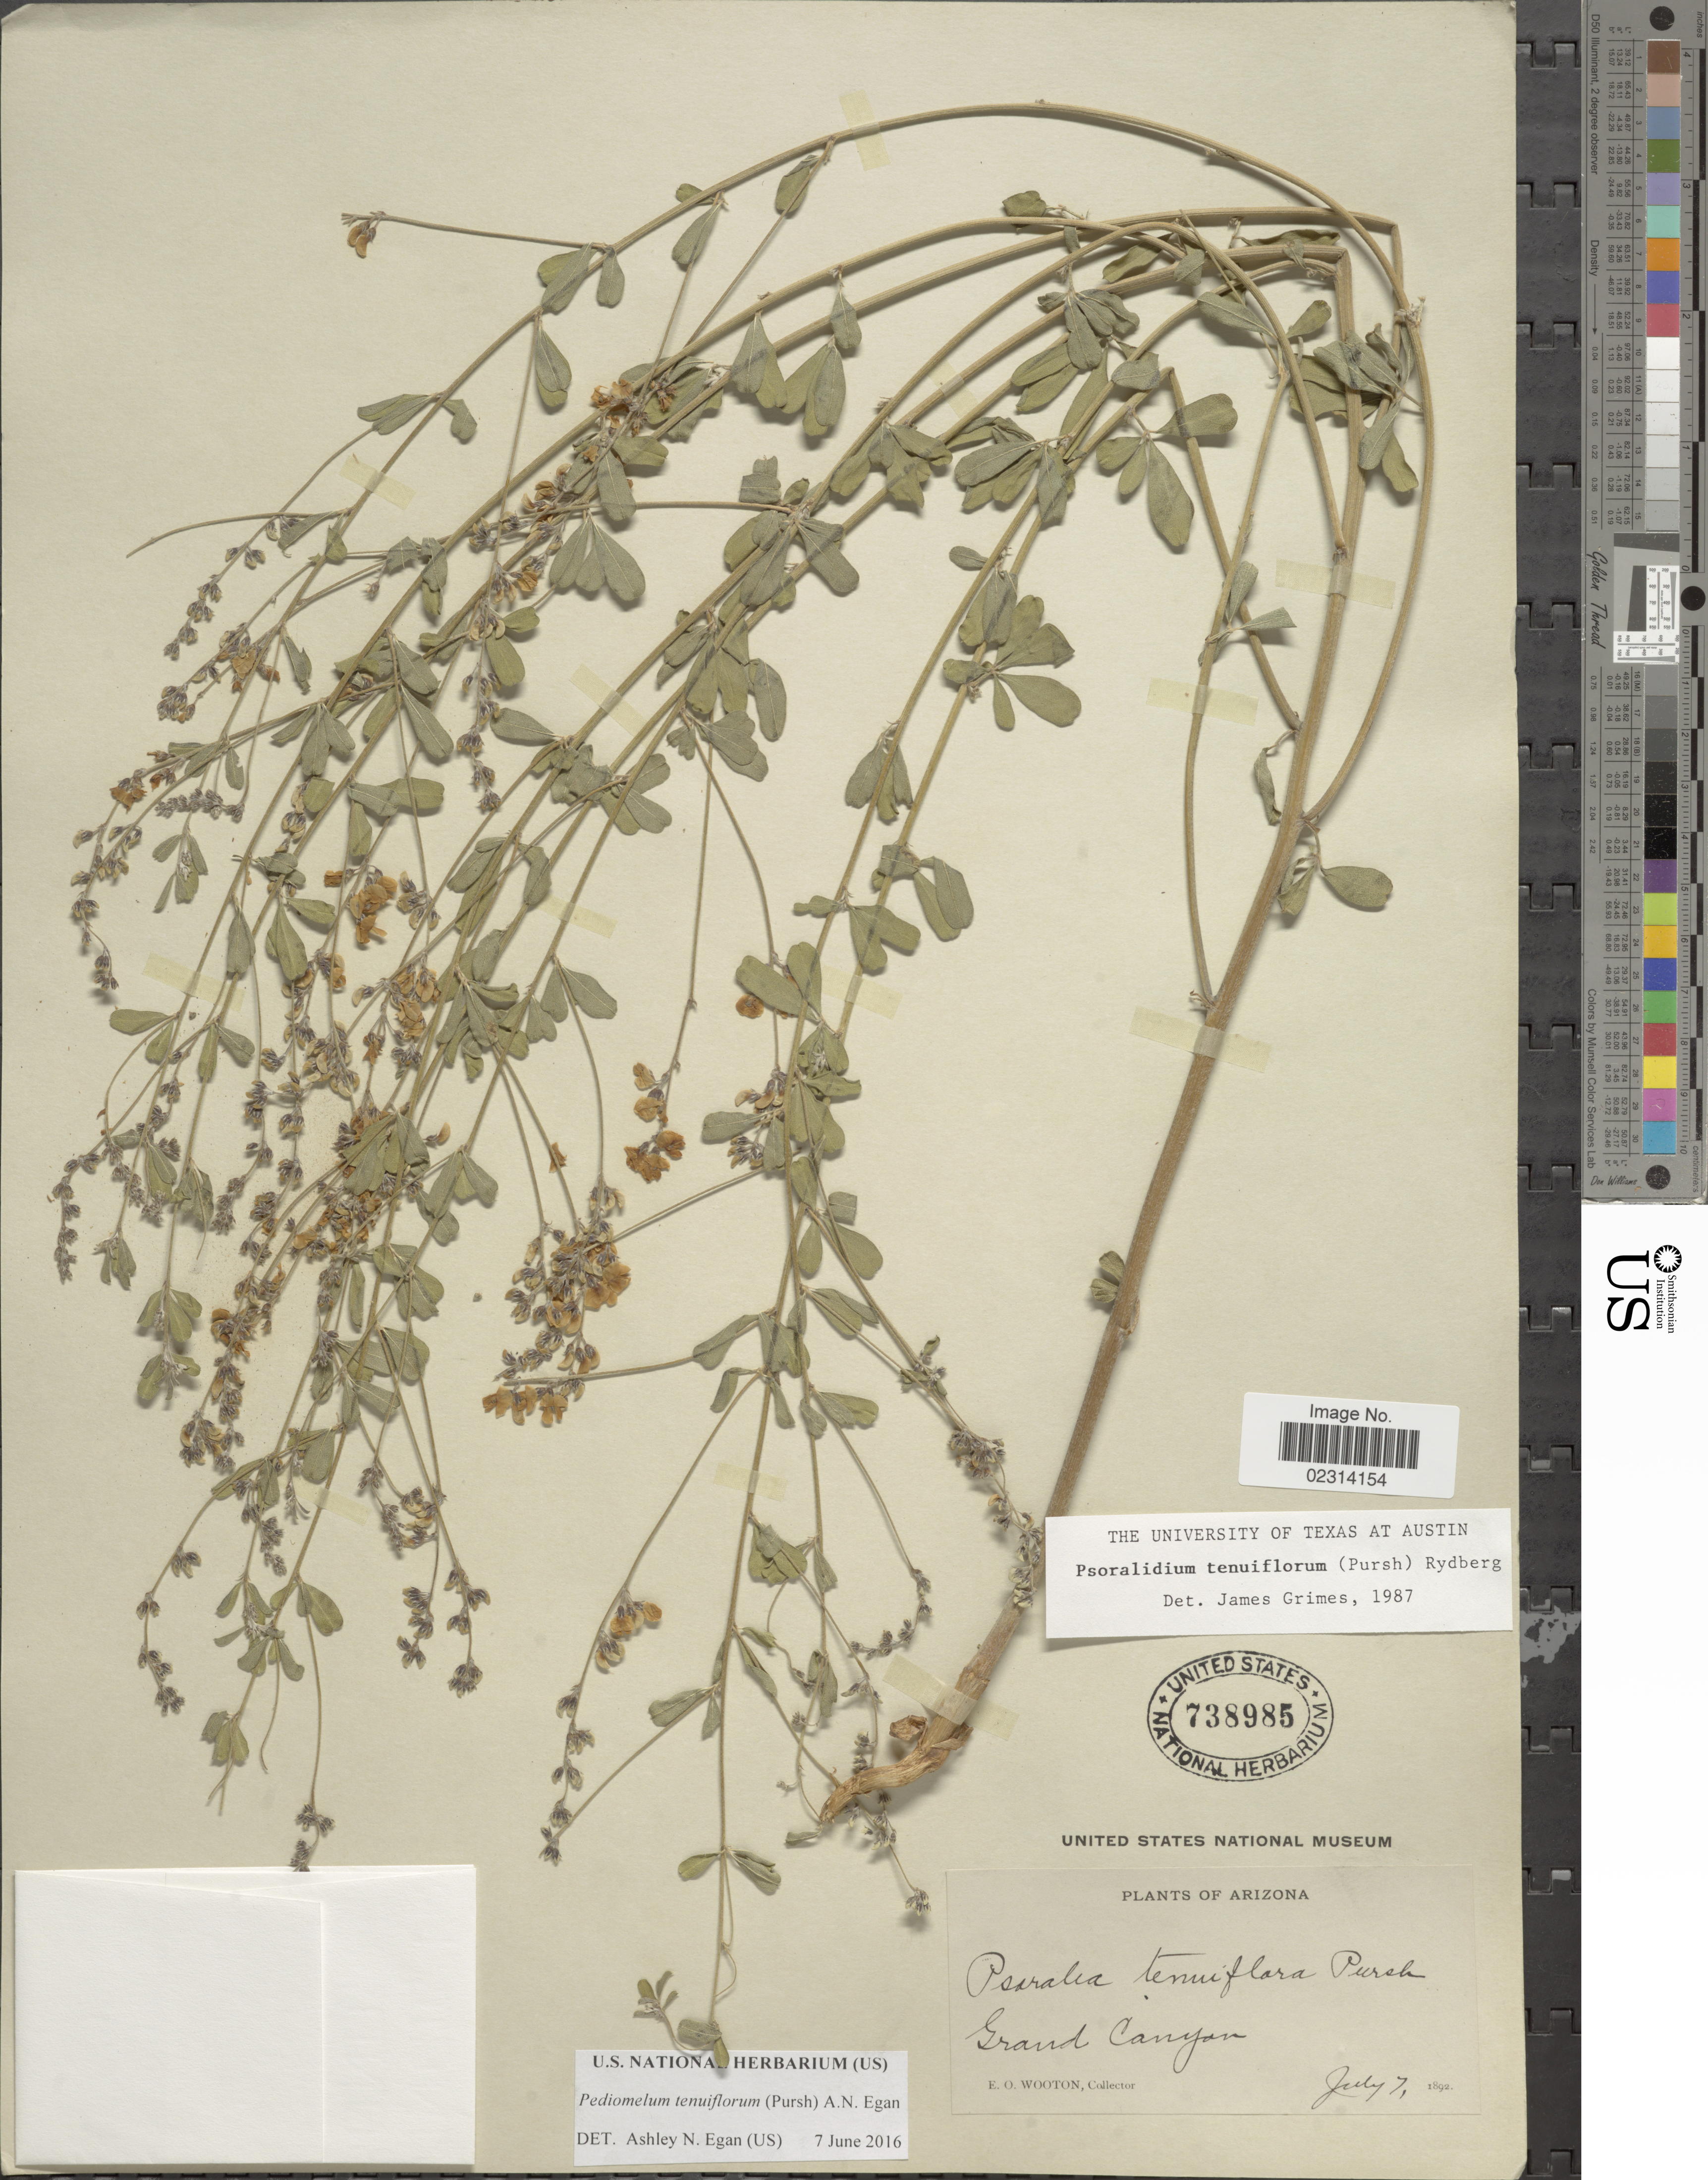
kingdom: Plantae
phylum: Tracheophyta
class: Magnoliopsida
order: Fabales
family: Fabaceae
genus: Psoralidium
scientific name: Psoralidium tenuiflorum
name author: (Pursh) Rydb.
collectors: E. O. Wooton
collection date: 1892-07-07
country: United States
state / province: Arizona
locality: Grand Canyon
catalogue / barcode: US 738985